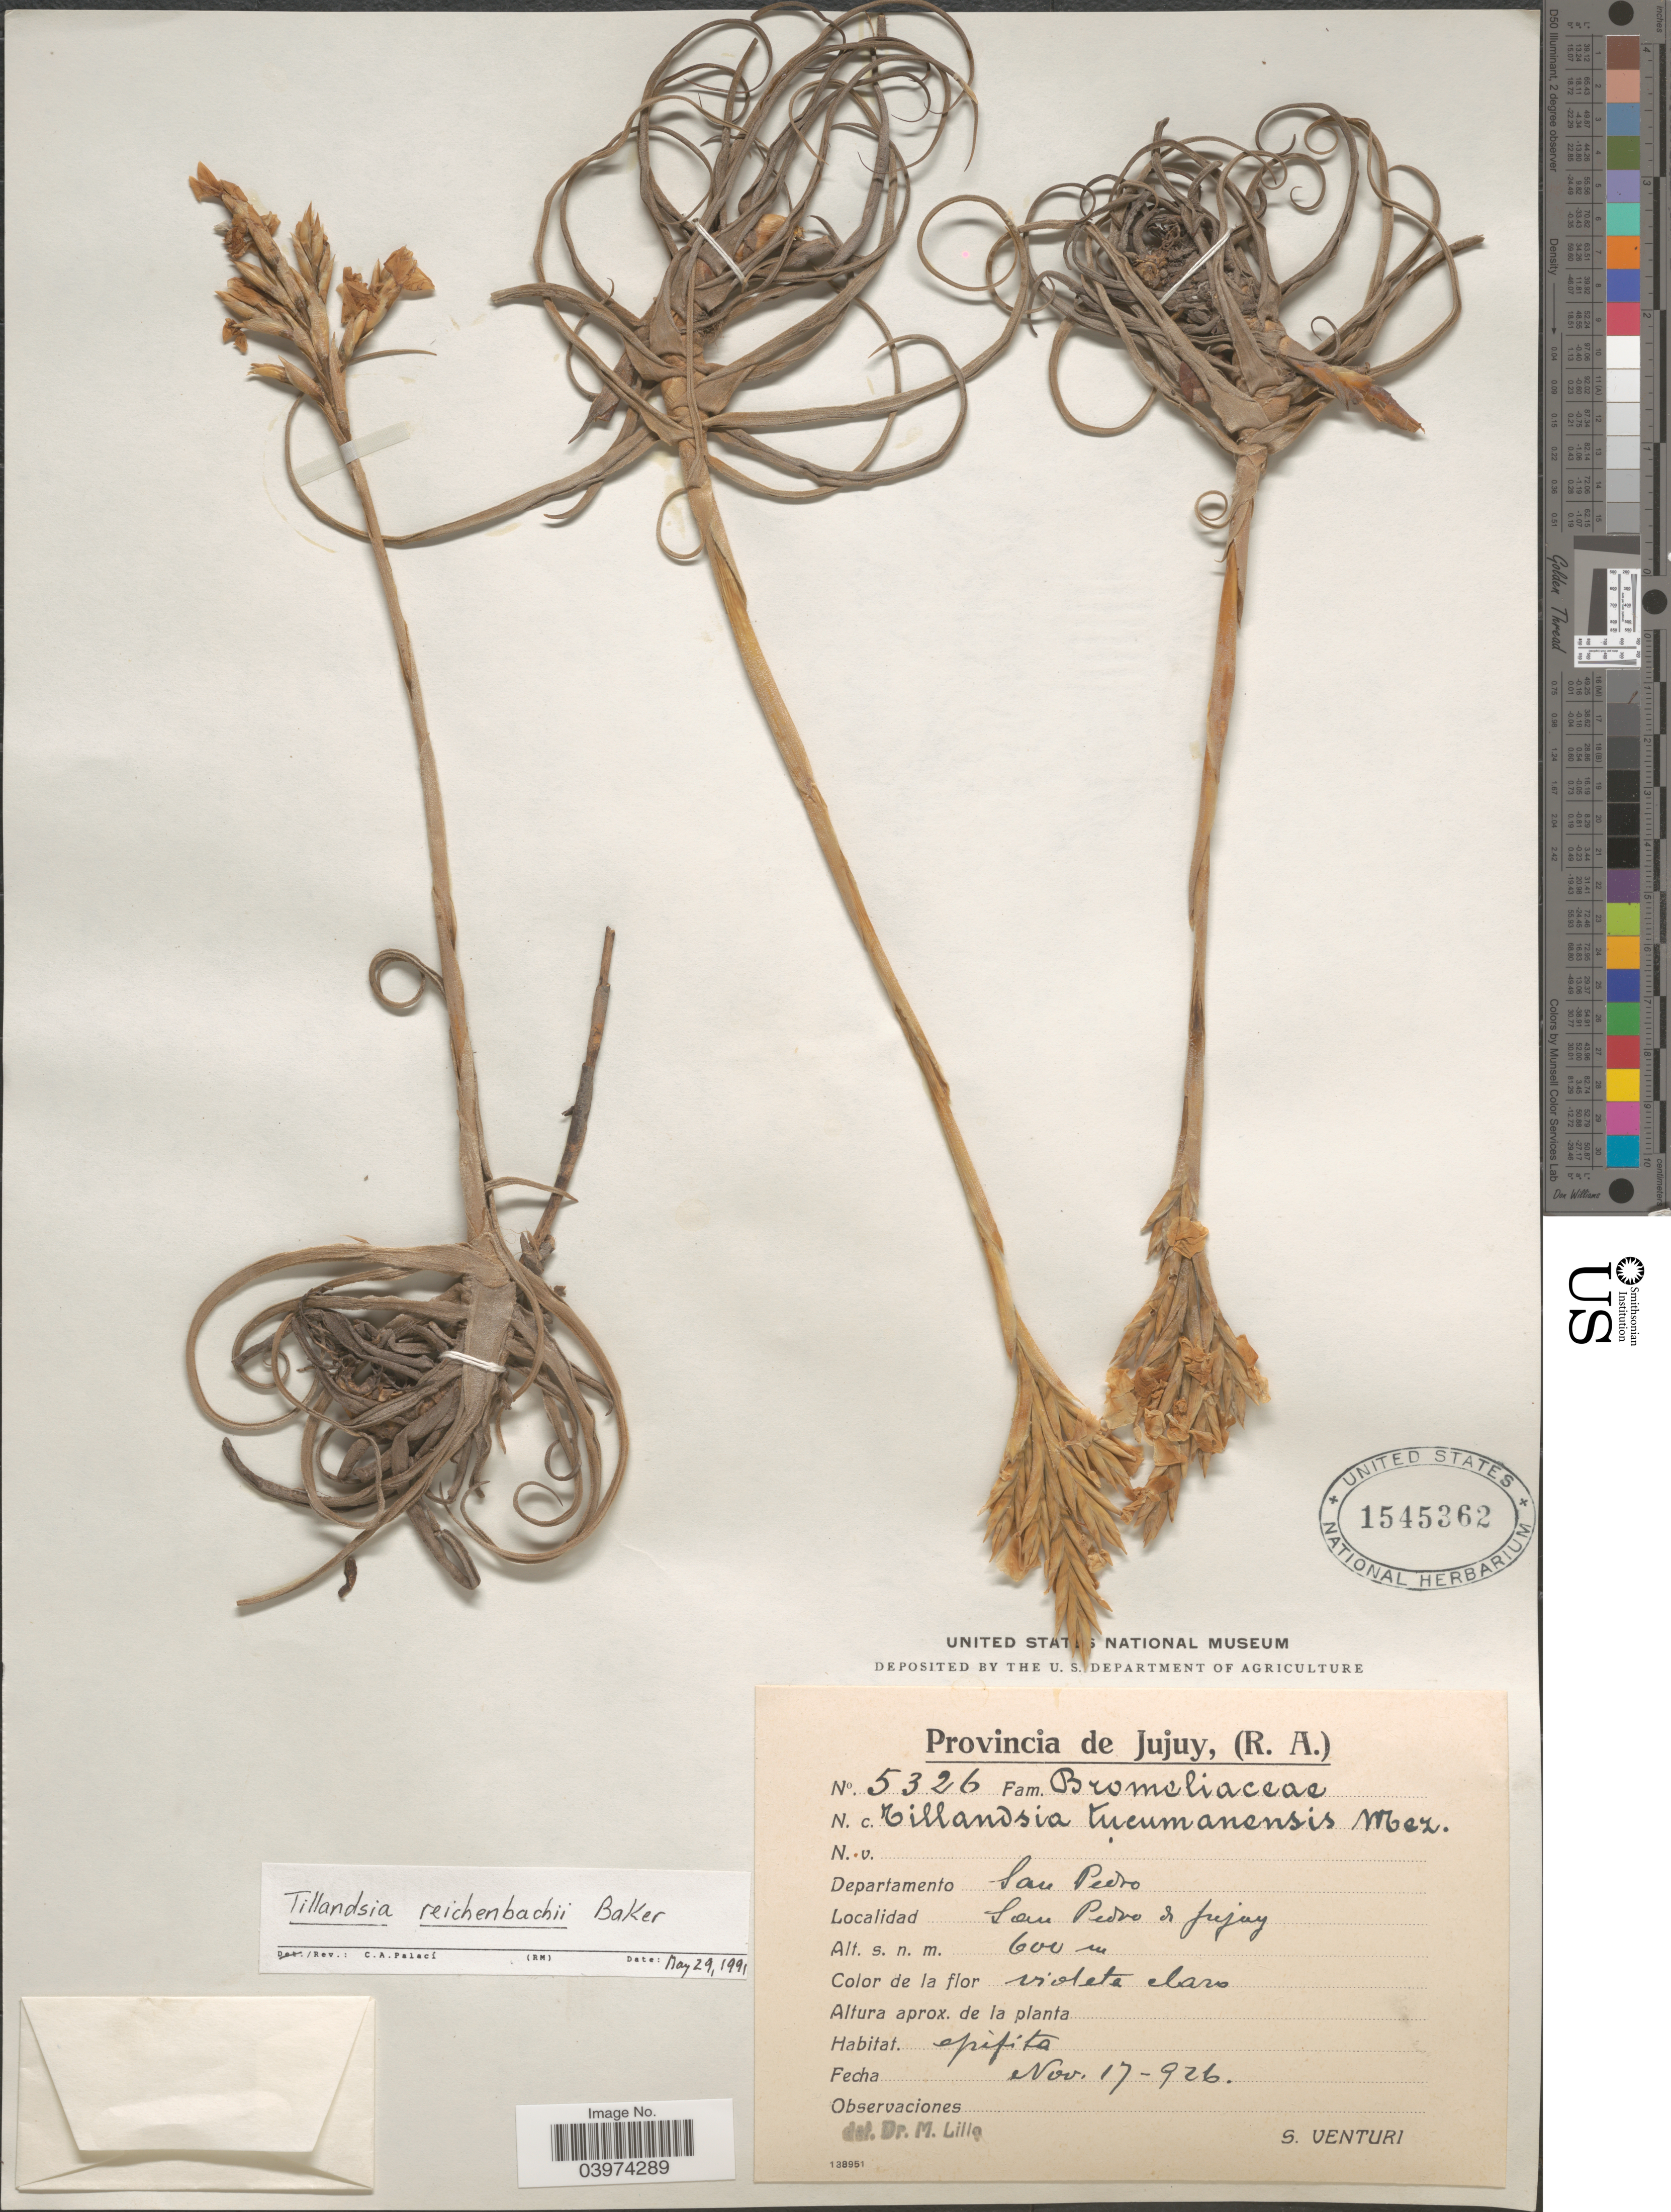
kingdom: Plantae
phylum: Tracheophyta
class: Liliopsida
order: Poales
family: Bromeliaceae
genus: Tillandsia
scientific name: Tillandsia reichenbachii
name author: Baker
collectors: S. Venturi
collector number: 5326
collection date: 1926-11-17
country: Argentina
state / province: Jujuy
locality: Departamento San Pedro. San Pedro de Jujuy.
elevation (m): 600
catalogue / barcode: US 1545362